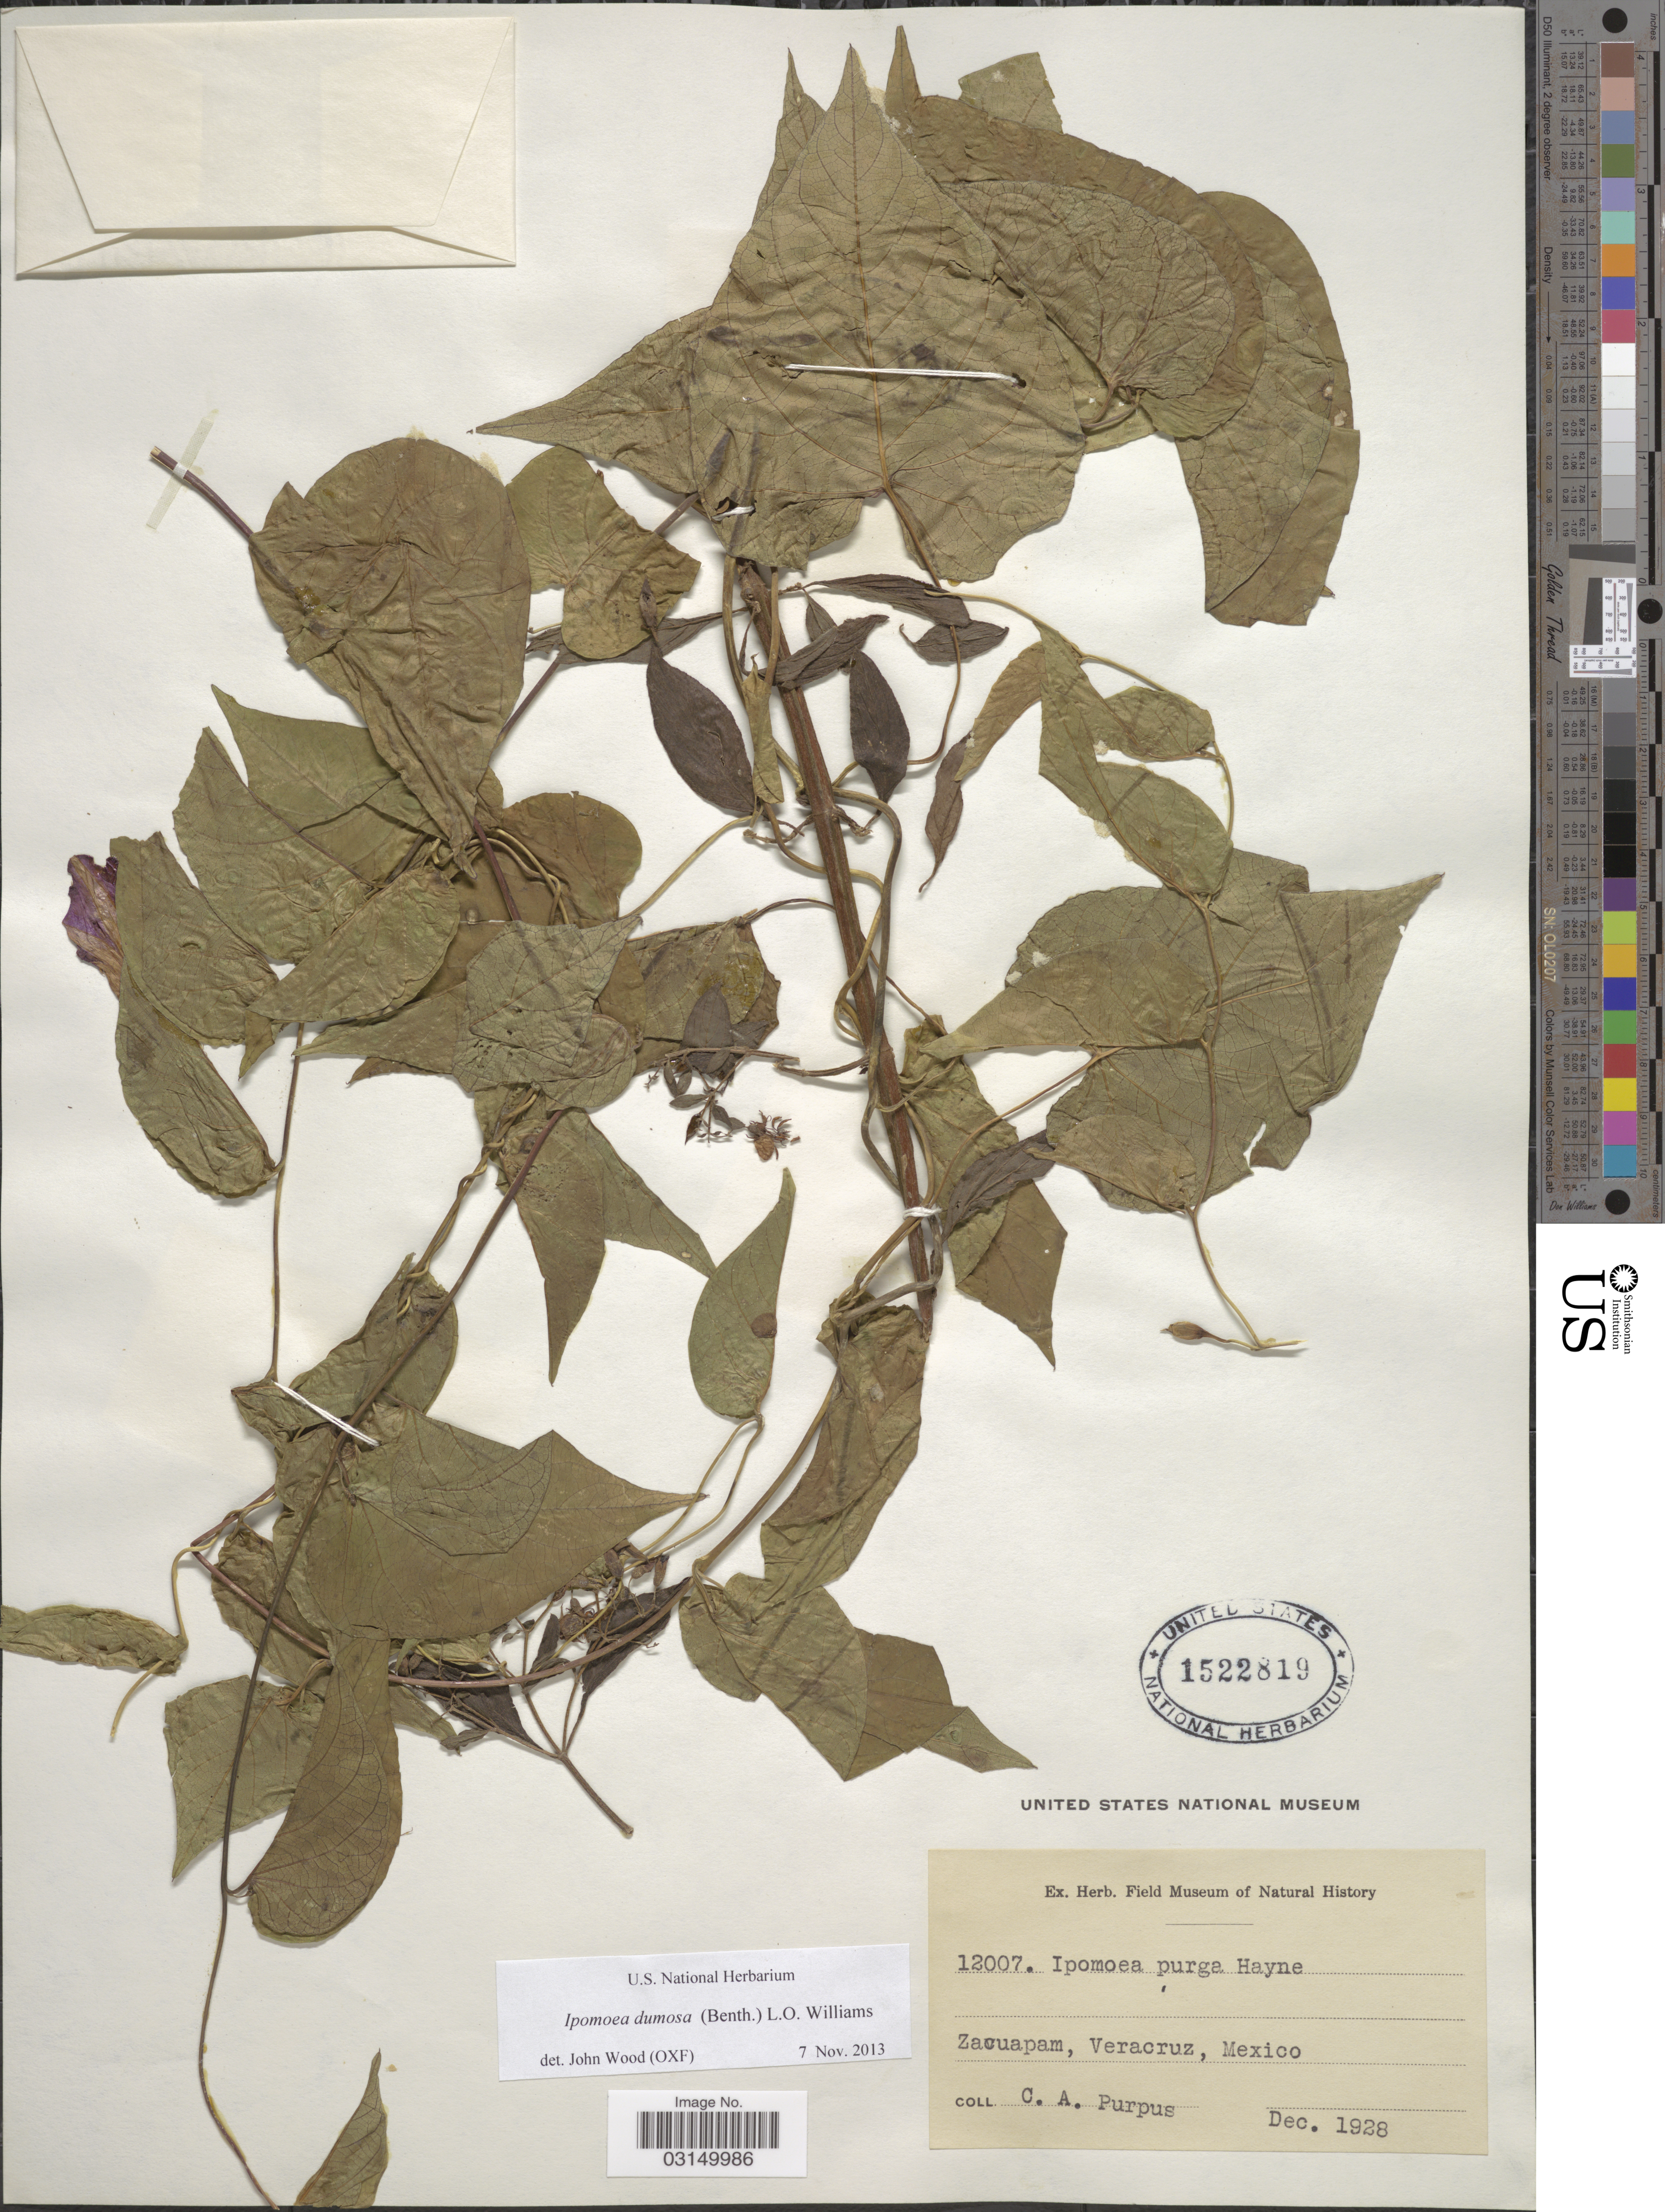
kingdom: Plantae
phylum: Tracheophyta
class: Magnoliopsida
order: Solanales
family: Convolvulaceae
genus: Ipomoea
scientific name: Ipomoea dumosa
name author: (Benth.) L.O. Williams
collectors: C. A. Purpus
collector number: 12007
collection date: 1928-12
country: Mexico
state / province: Veracruz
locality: Zacuapam, Veracruz.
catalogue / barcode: US 1522819